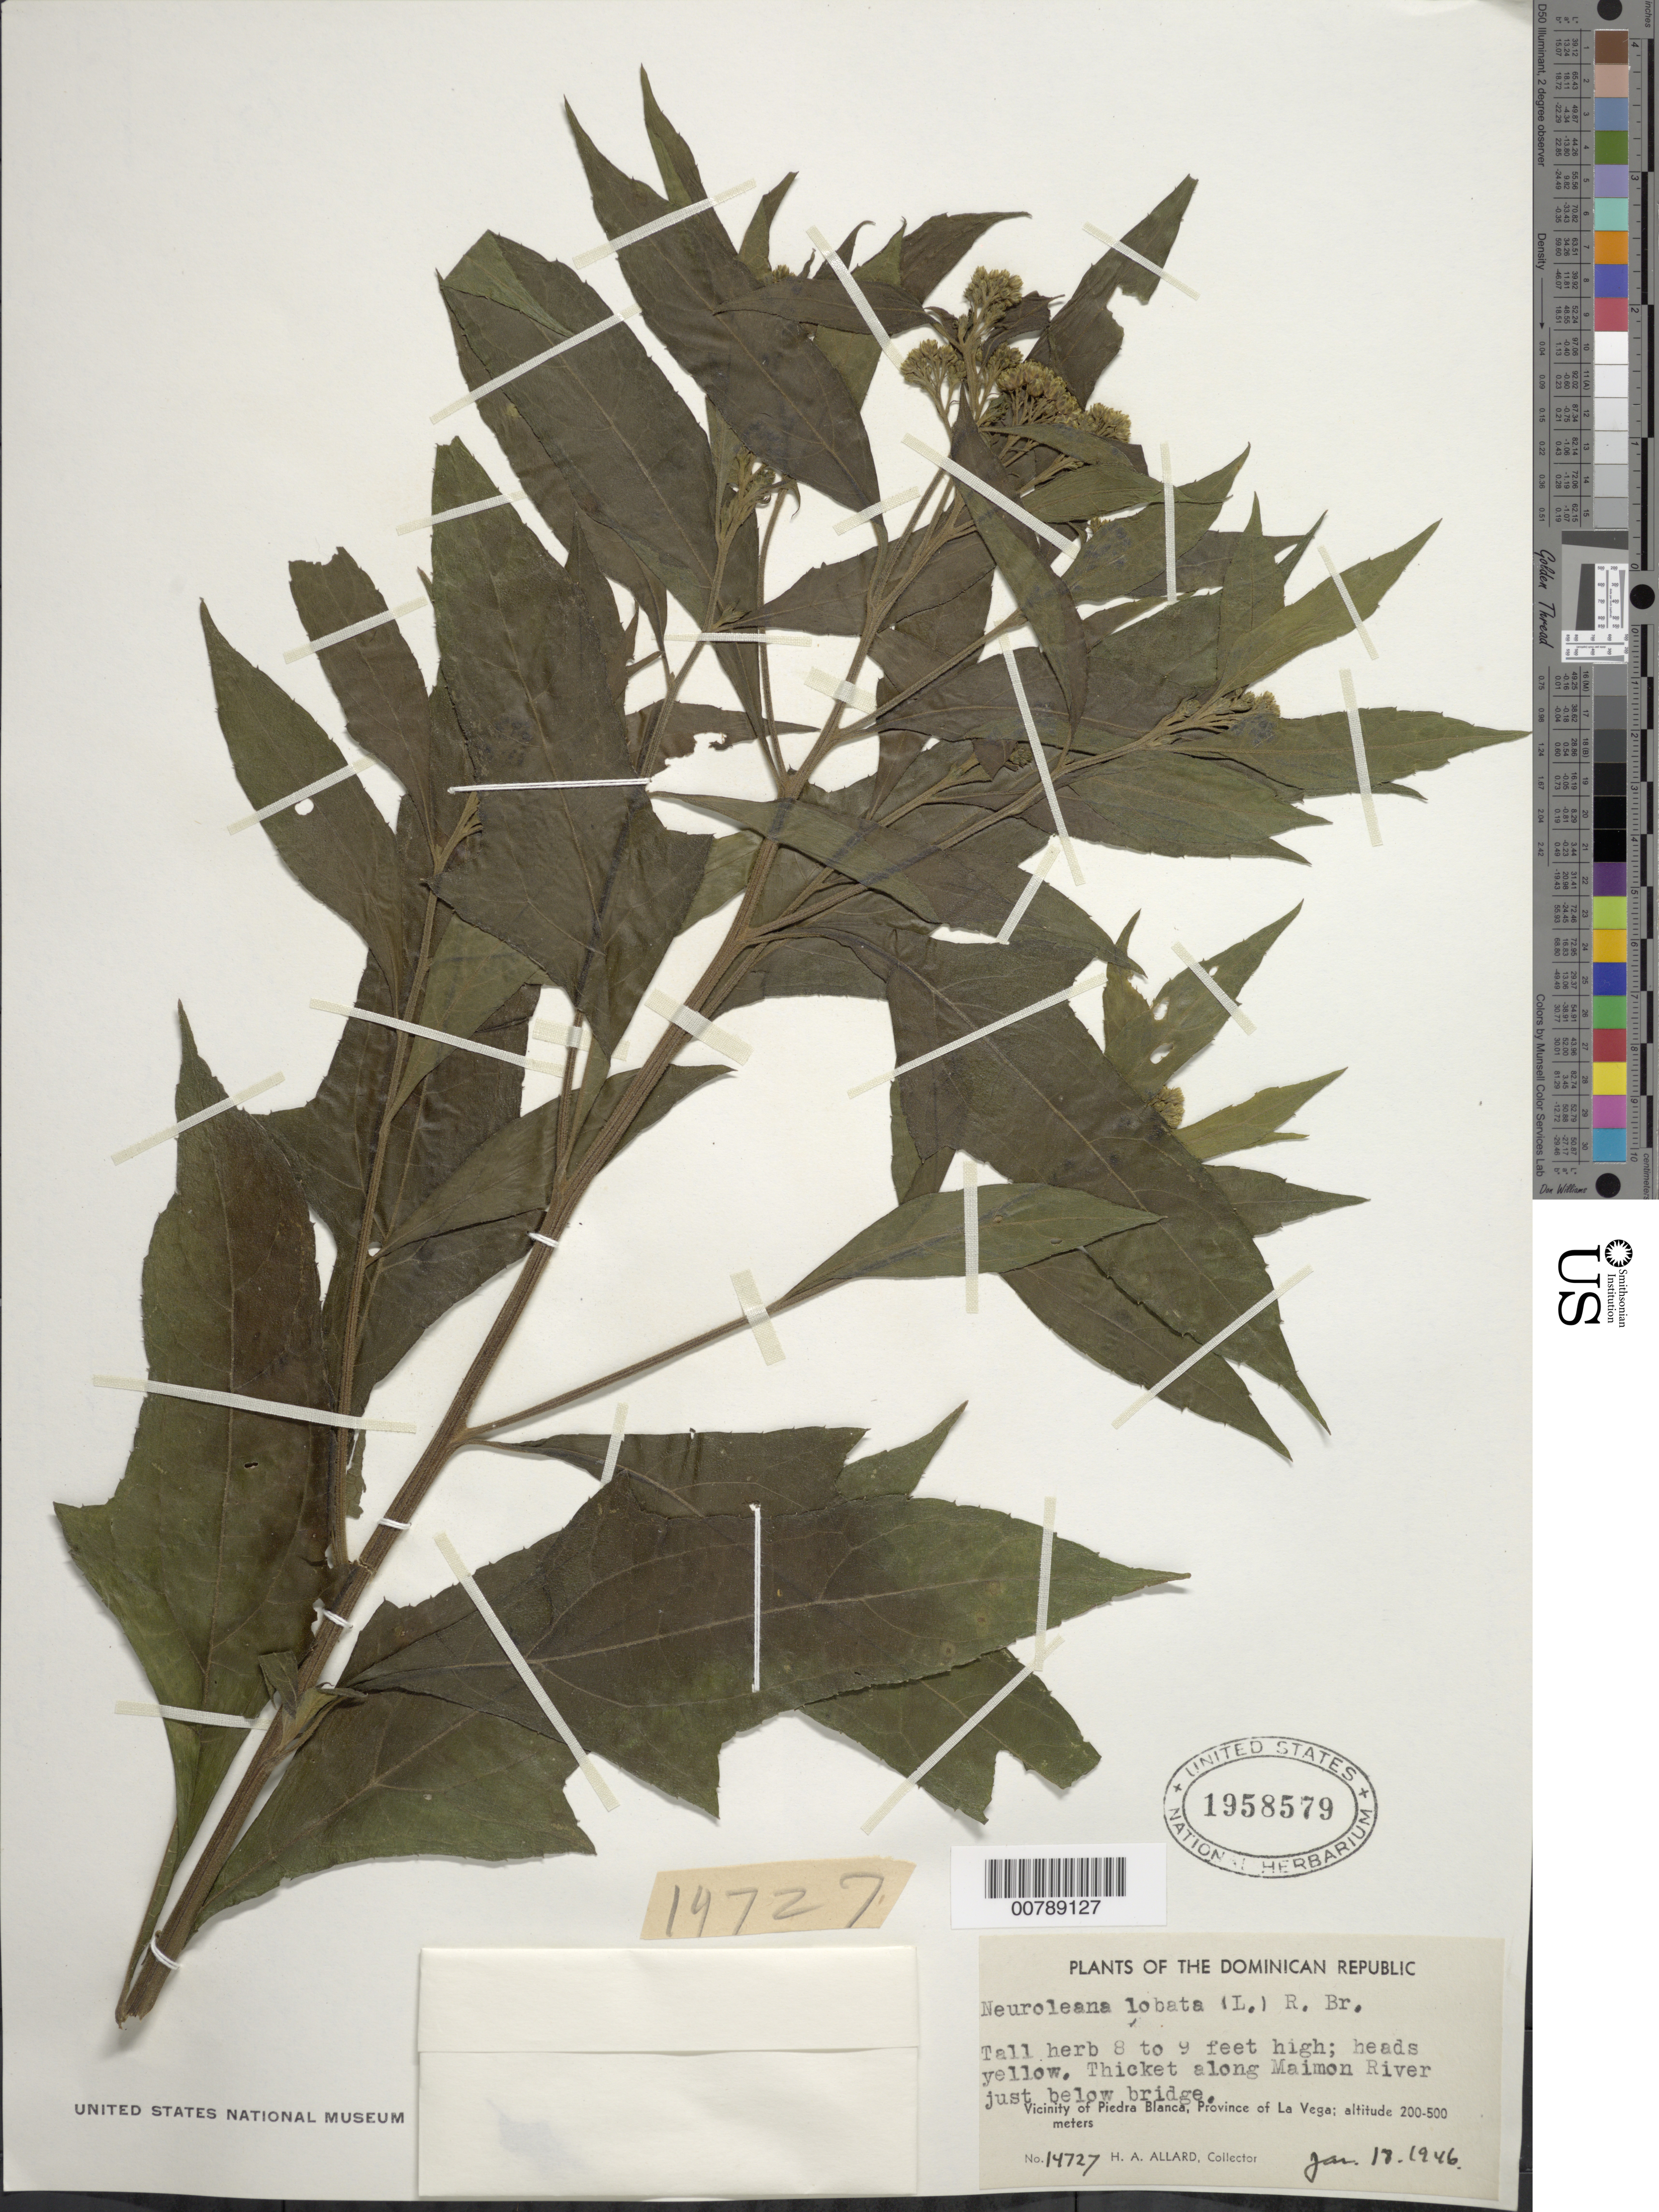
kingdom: Plantae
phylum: Tracheophyta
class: Magnoliopsida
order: Asterales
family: Asteraceae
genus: Neurolaena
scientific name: Neurolaena lobata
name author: (L.) R. Br. ex Cass.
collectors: H. A. Allard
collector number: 14727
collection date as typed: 18 Jan 1946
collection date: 1946-01-18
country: Dominican Republic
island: Hispaniola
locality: Vicinity of Piedra Blanca, Province of La Vega. Along Maimon River just below bridge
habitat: Thicket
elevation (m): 200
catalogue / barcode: US 1958579